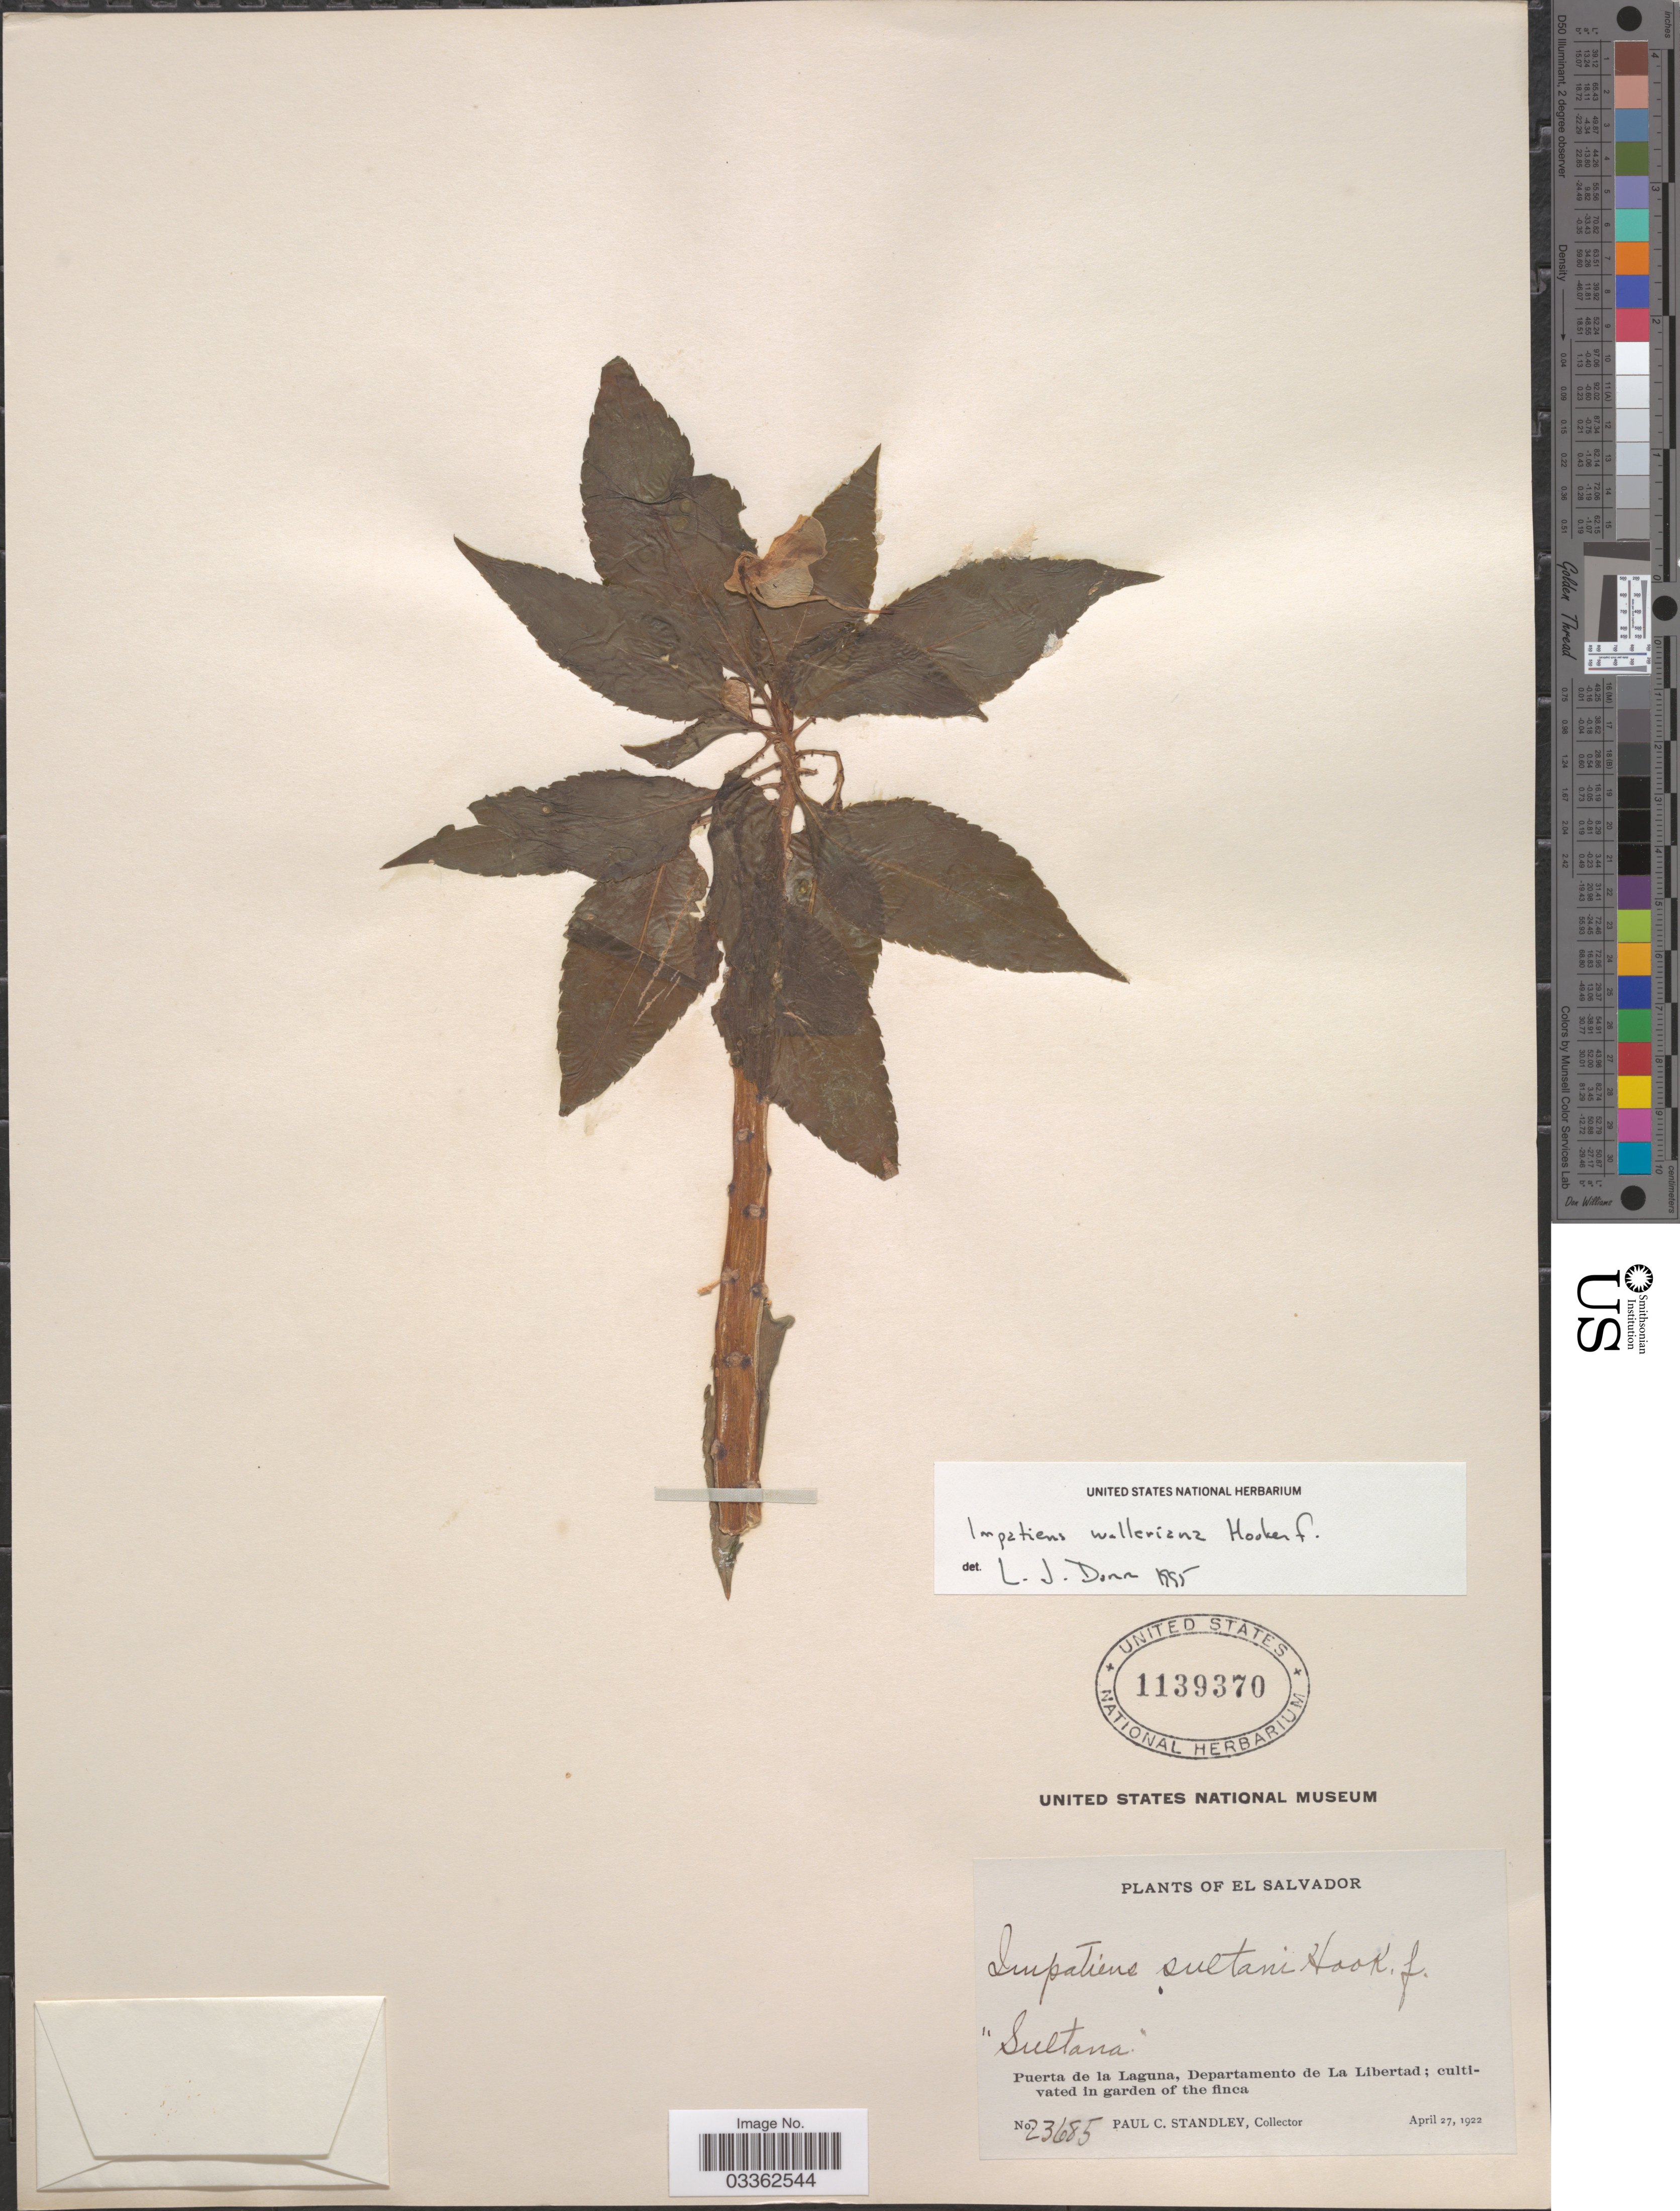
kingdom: Plantae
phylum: Tracheophyta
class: Magnoliopsida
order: Ericales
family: Balsaminaceae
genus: Impatiens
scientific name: Impatiens walleriana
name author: Hook. f.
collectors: P. C. Standley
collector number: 23685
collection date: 1922-04-27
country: El Salvador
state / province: La Libertad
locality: Puerta de la Laguna, Departamento de La Libertad; cultivated in garden of the finca.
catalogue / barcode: US 1139370